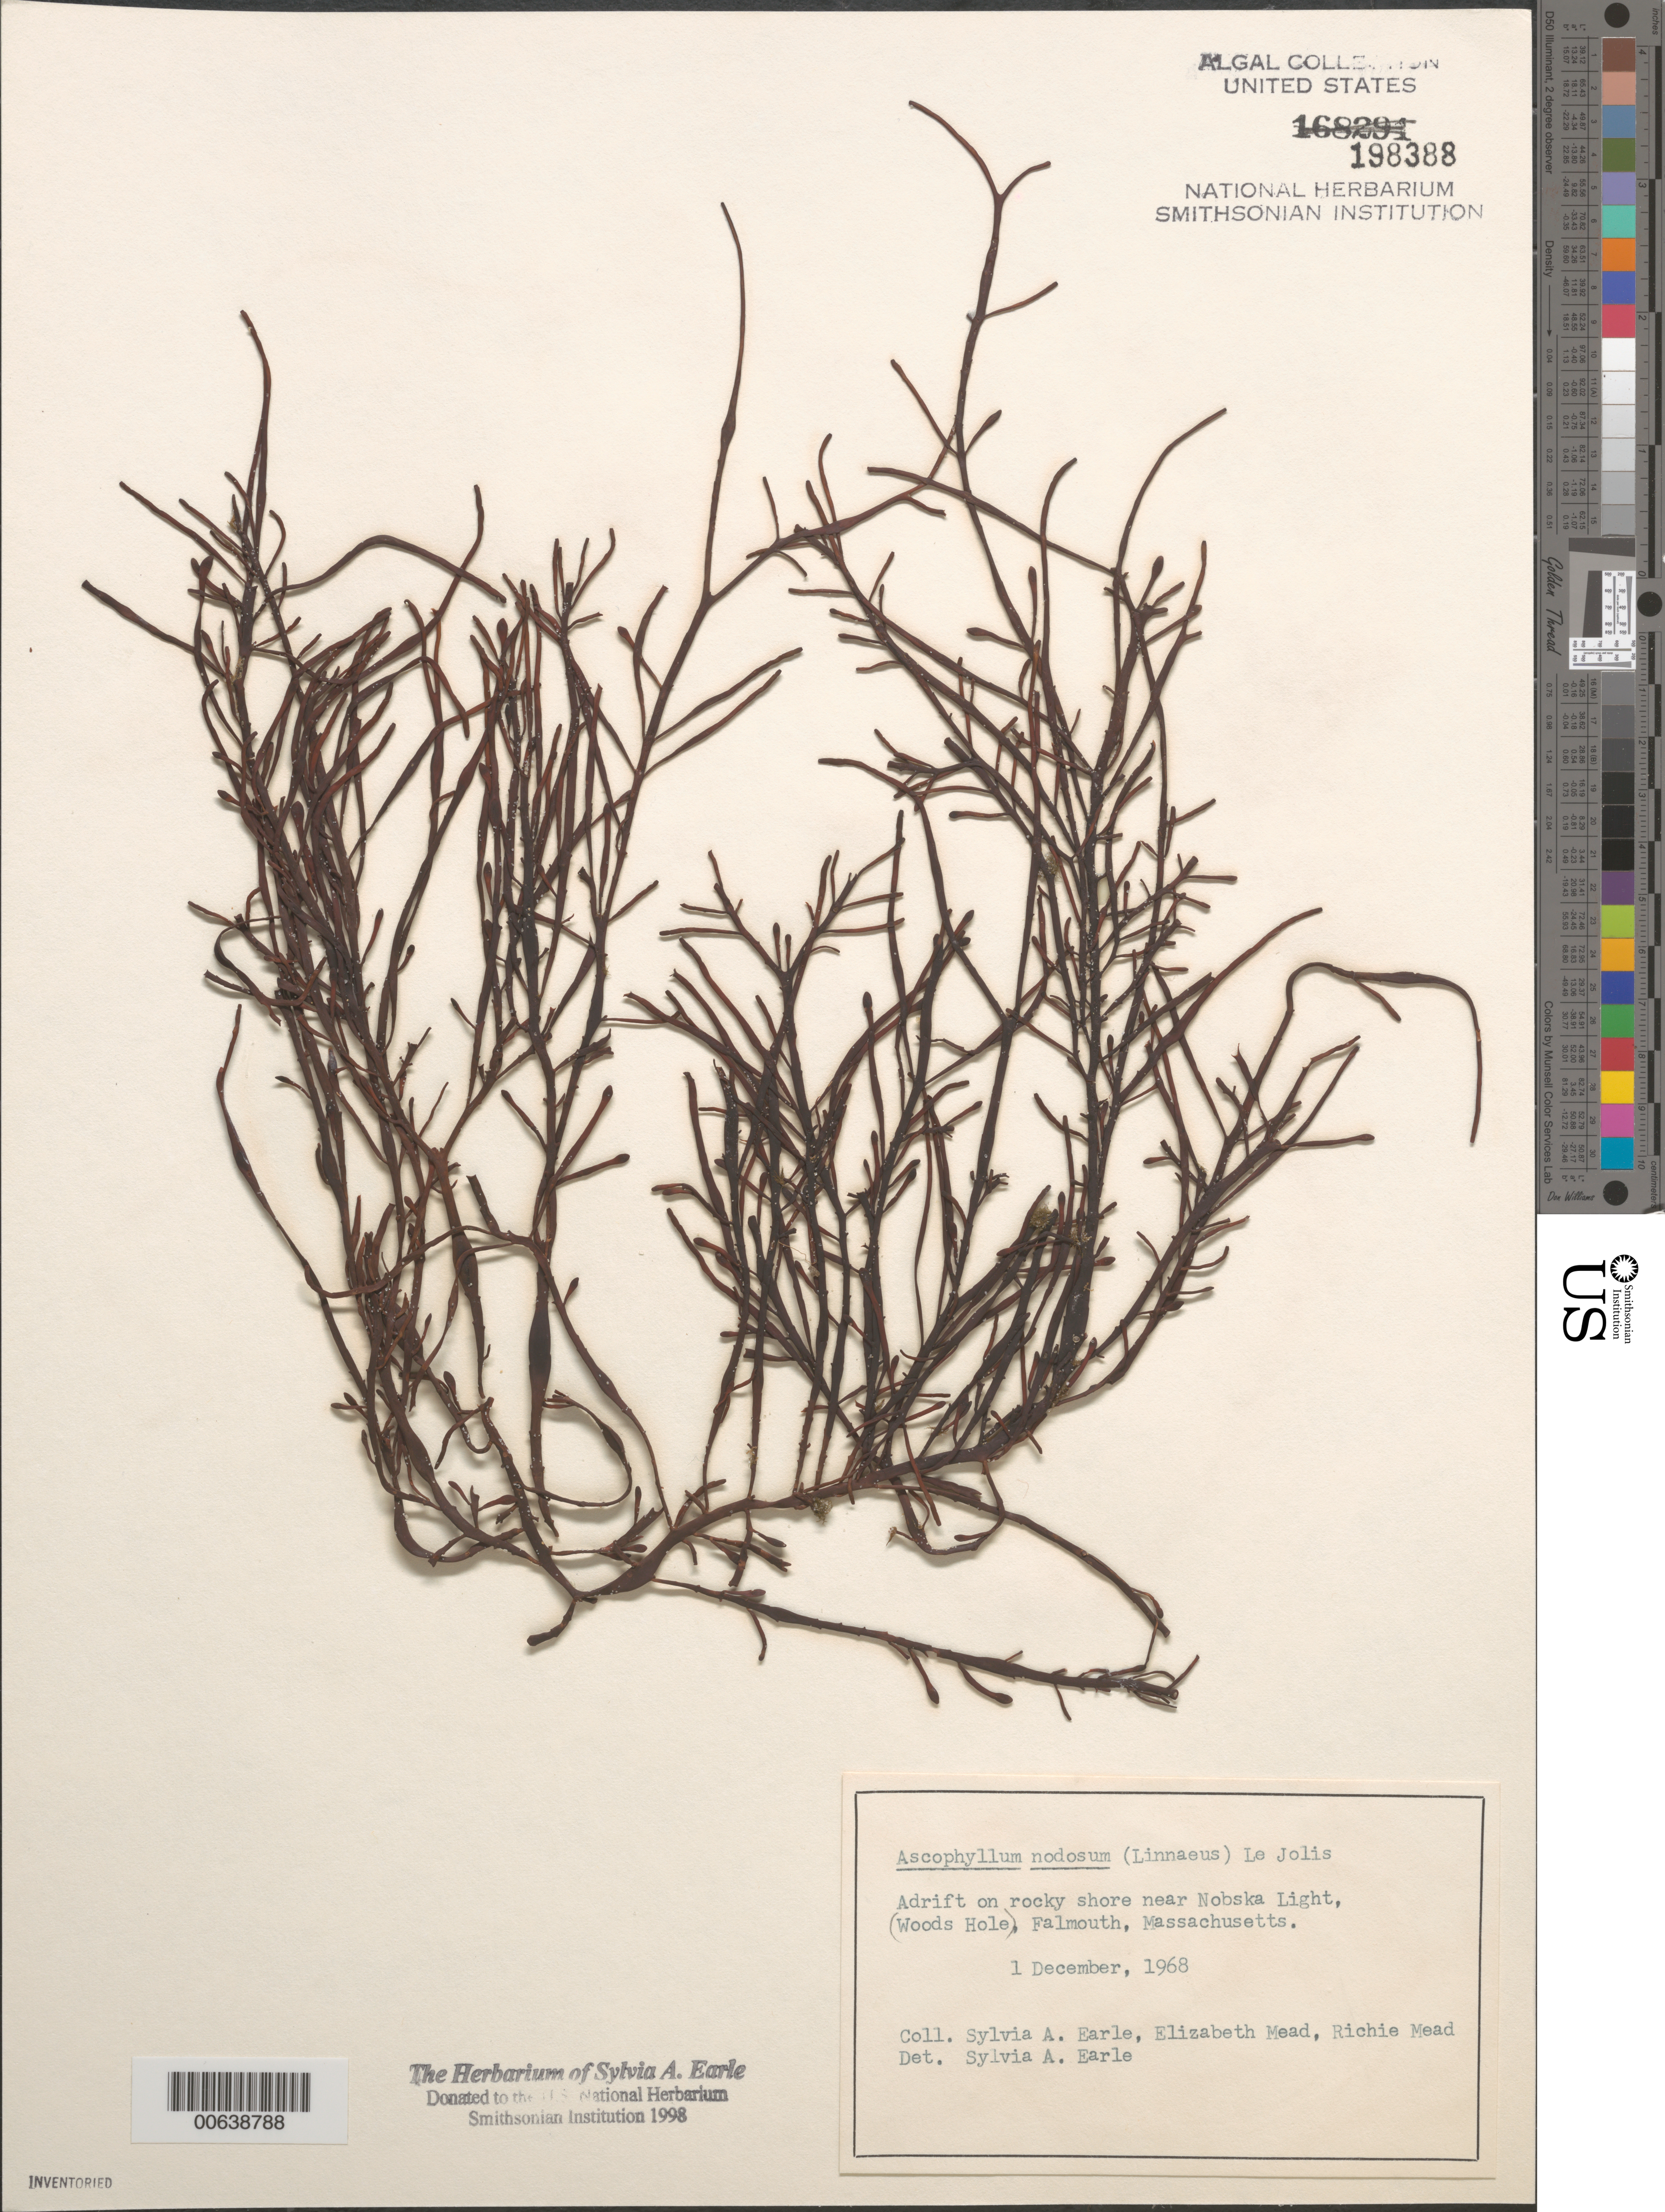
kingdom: Chromista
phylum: Ochrophyta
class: Phaeophyceae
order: Fucales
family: Fucaceae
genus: Ascophyllum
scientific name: Ascophyllum nodosum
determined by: Earle, S. A.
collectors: S. A. Earle, E. Mead & R. Mead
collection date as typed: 01 Dec 1968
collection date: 1968-12-01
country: United States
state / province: Massachusetts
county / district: Barnstable County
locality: Falmouth, near Nobska Light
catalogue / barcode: US 198388